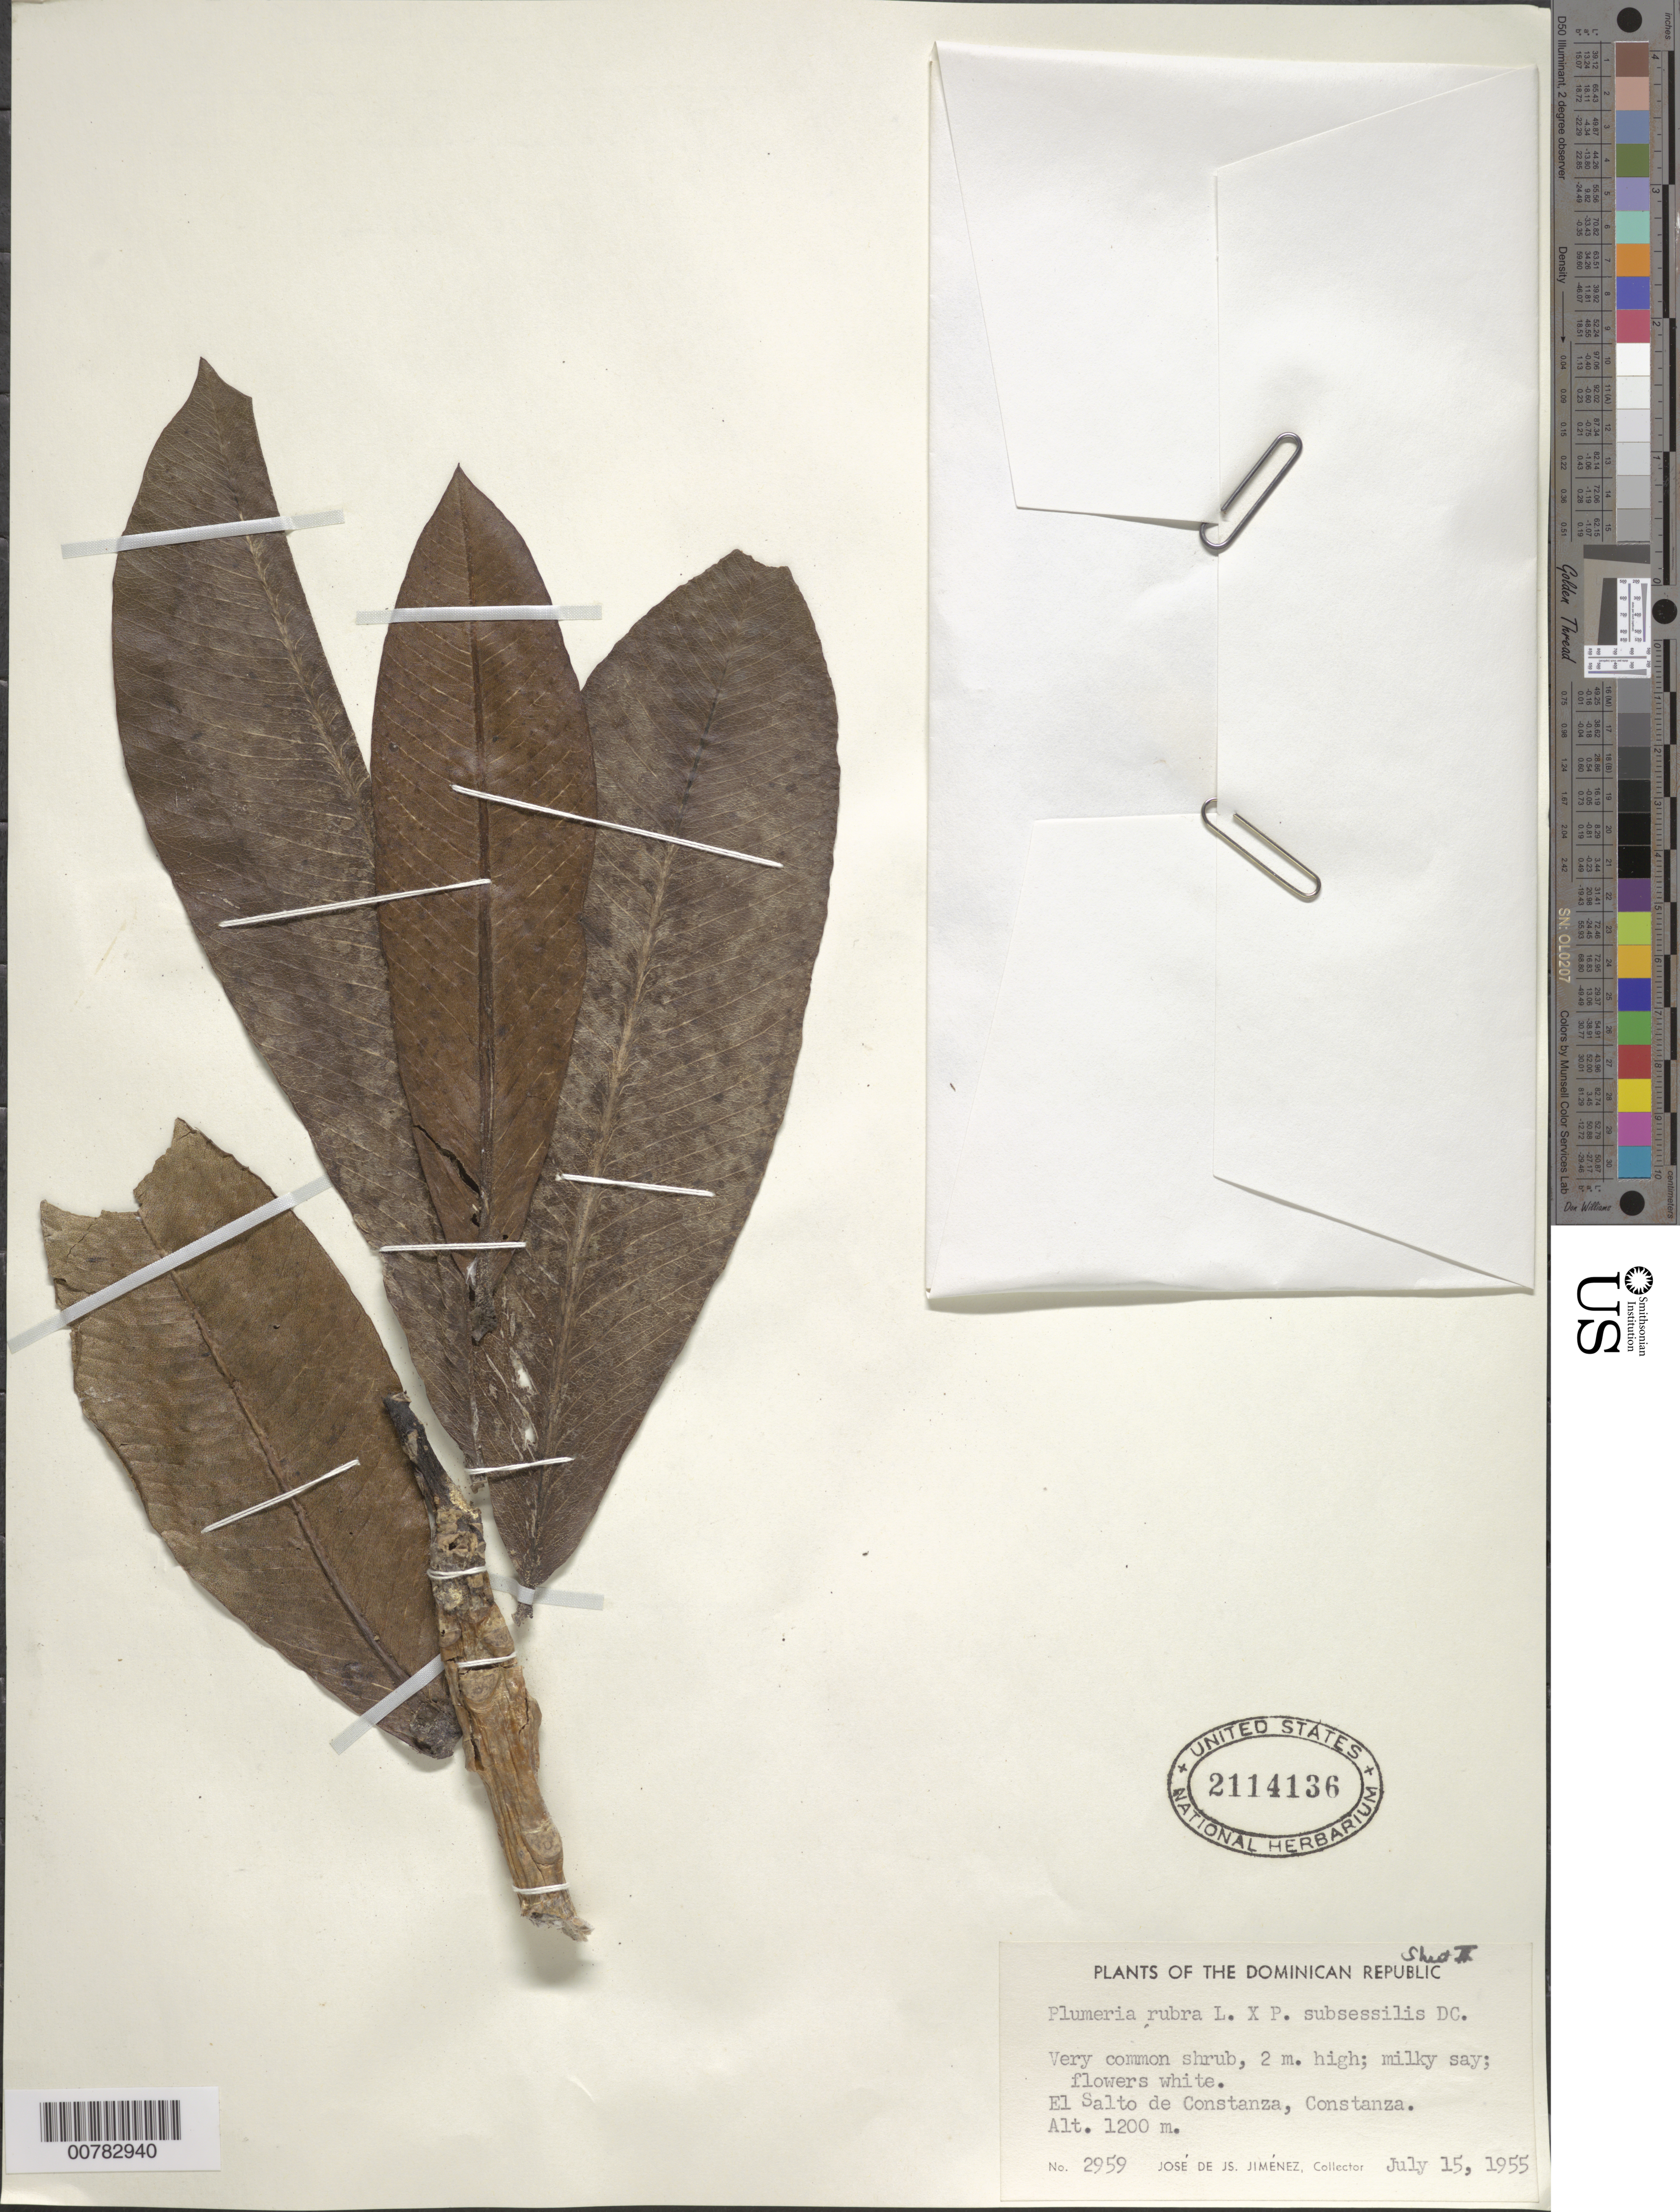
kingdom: Plantae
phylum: Tracheophyta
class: Magnoliopsida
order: Gentianales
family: Apocynaceae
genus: Plumeria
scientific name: Plumeria rubra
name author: L.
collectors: J. J. Jiménez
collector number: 2959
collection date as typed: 15 Jul 1955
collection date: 1955-07-15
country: Dominican Republic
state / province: La Vega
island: Hispaniola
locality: Constanza, El Salto de Constanza.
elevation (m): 1200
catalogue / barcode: US 2114136